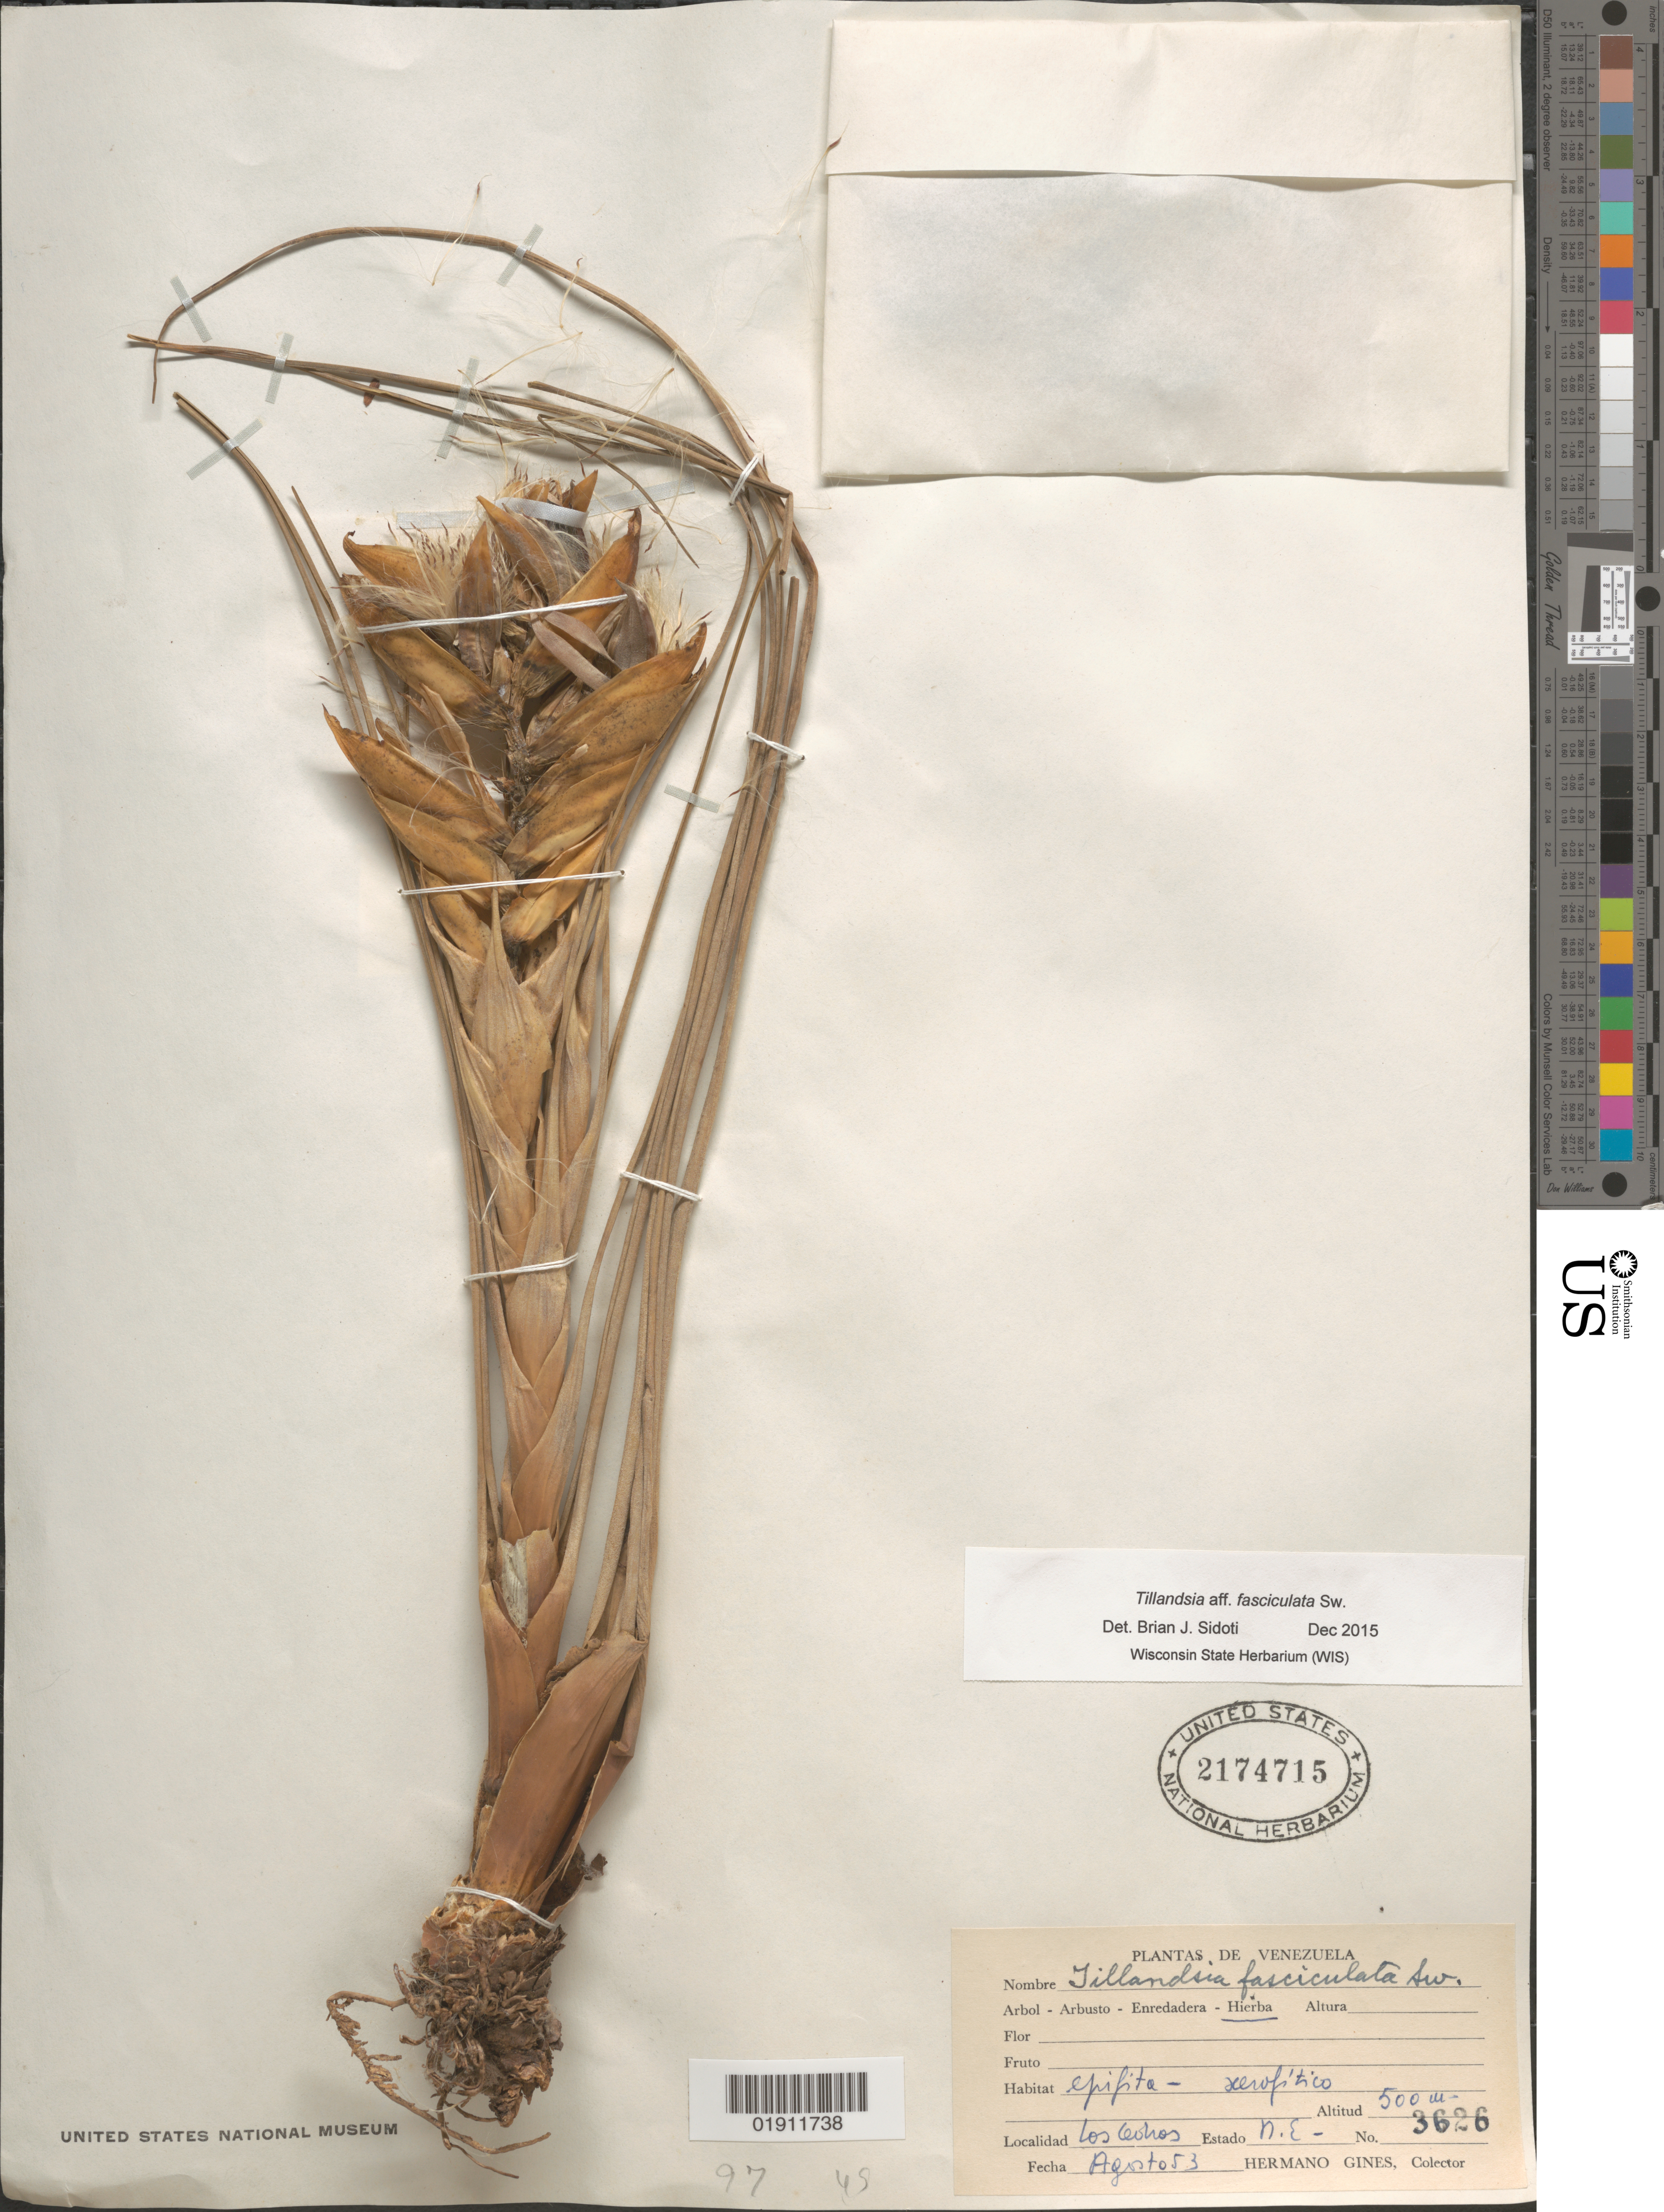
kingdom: Plantae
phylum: Tracheophyta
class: Liliopsida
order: Poales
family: Bromeliaceae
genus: Tillandsia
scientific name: Tillandsia fasciculata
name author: Sw.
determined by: Sidoti, B. J.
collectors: Bro. Gines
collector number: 3626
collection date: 1953-08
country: Venezuela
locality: Los Cohos [?], N.E. [Nueva Esparta?]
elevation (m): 500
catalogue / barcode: US 2174715